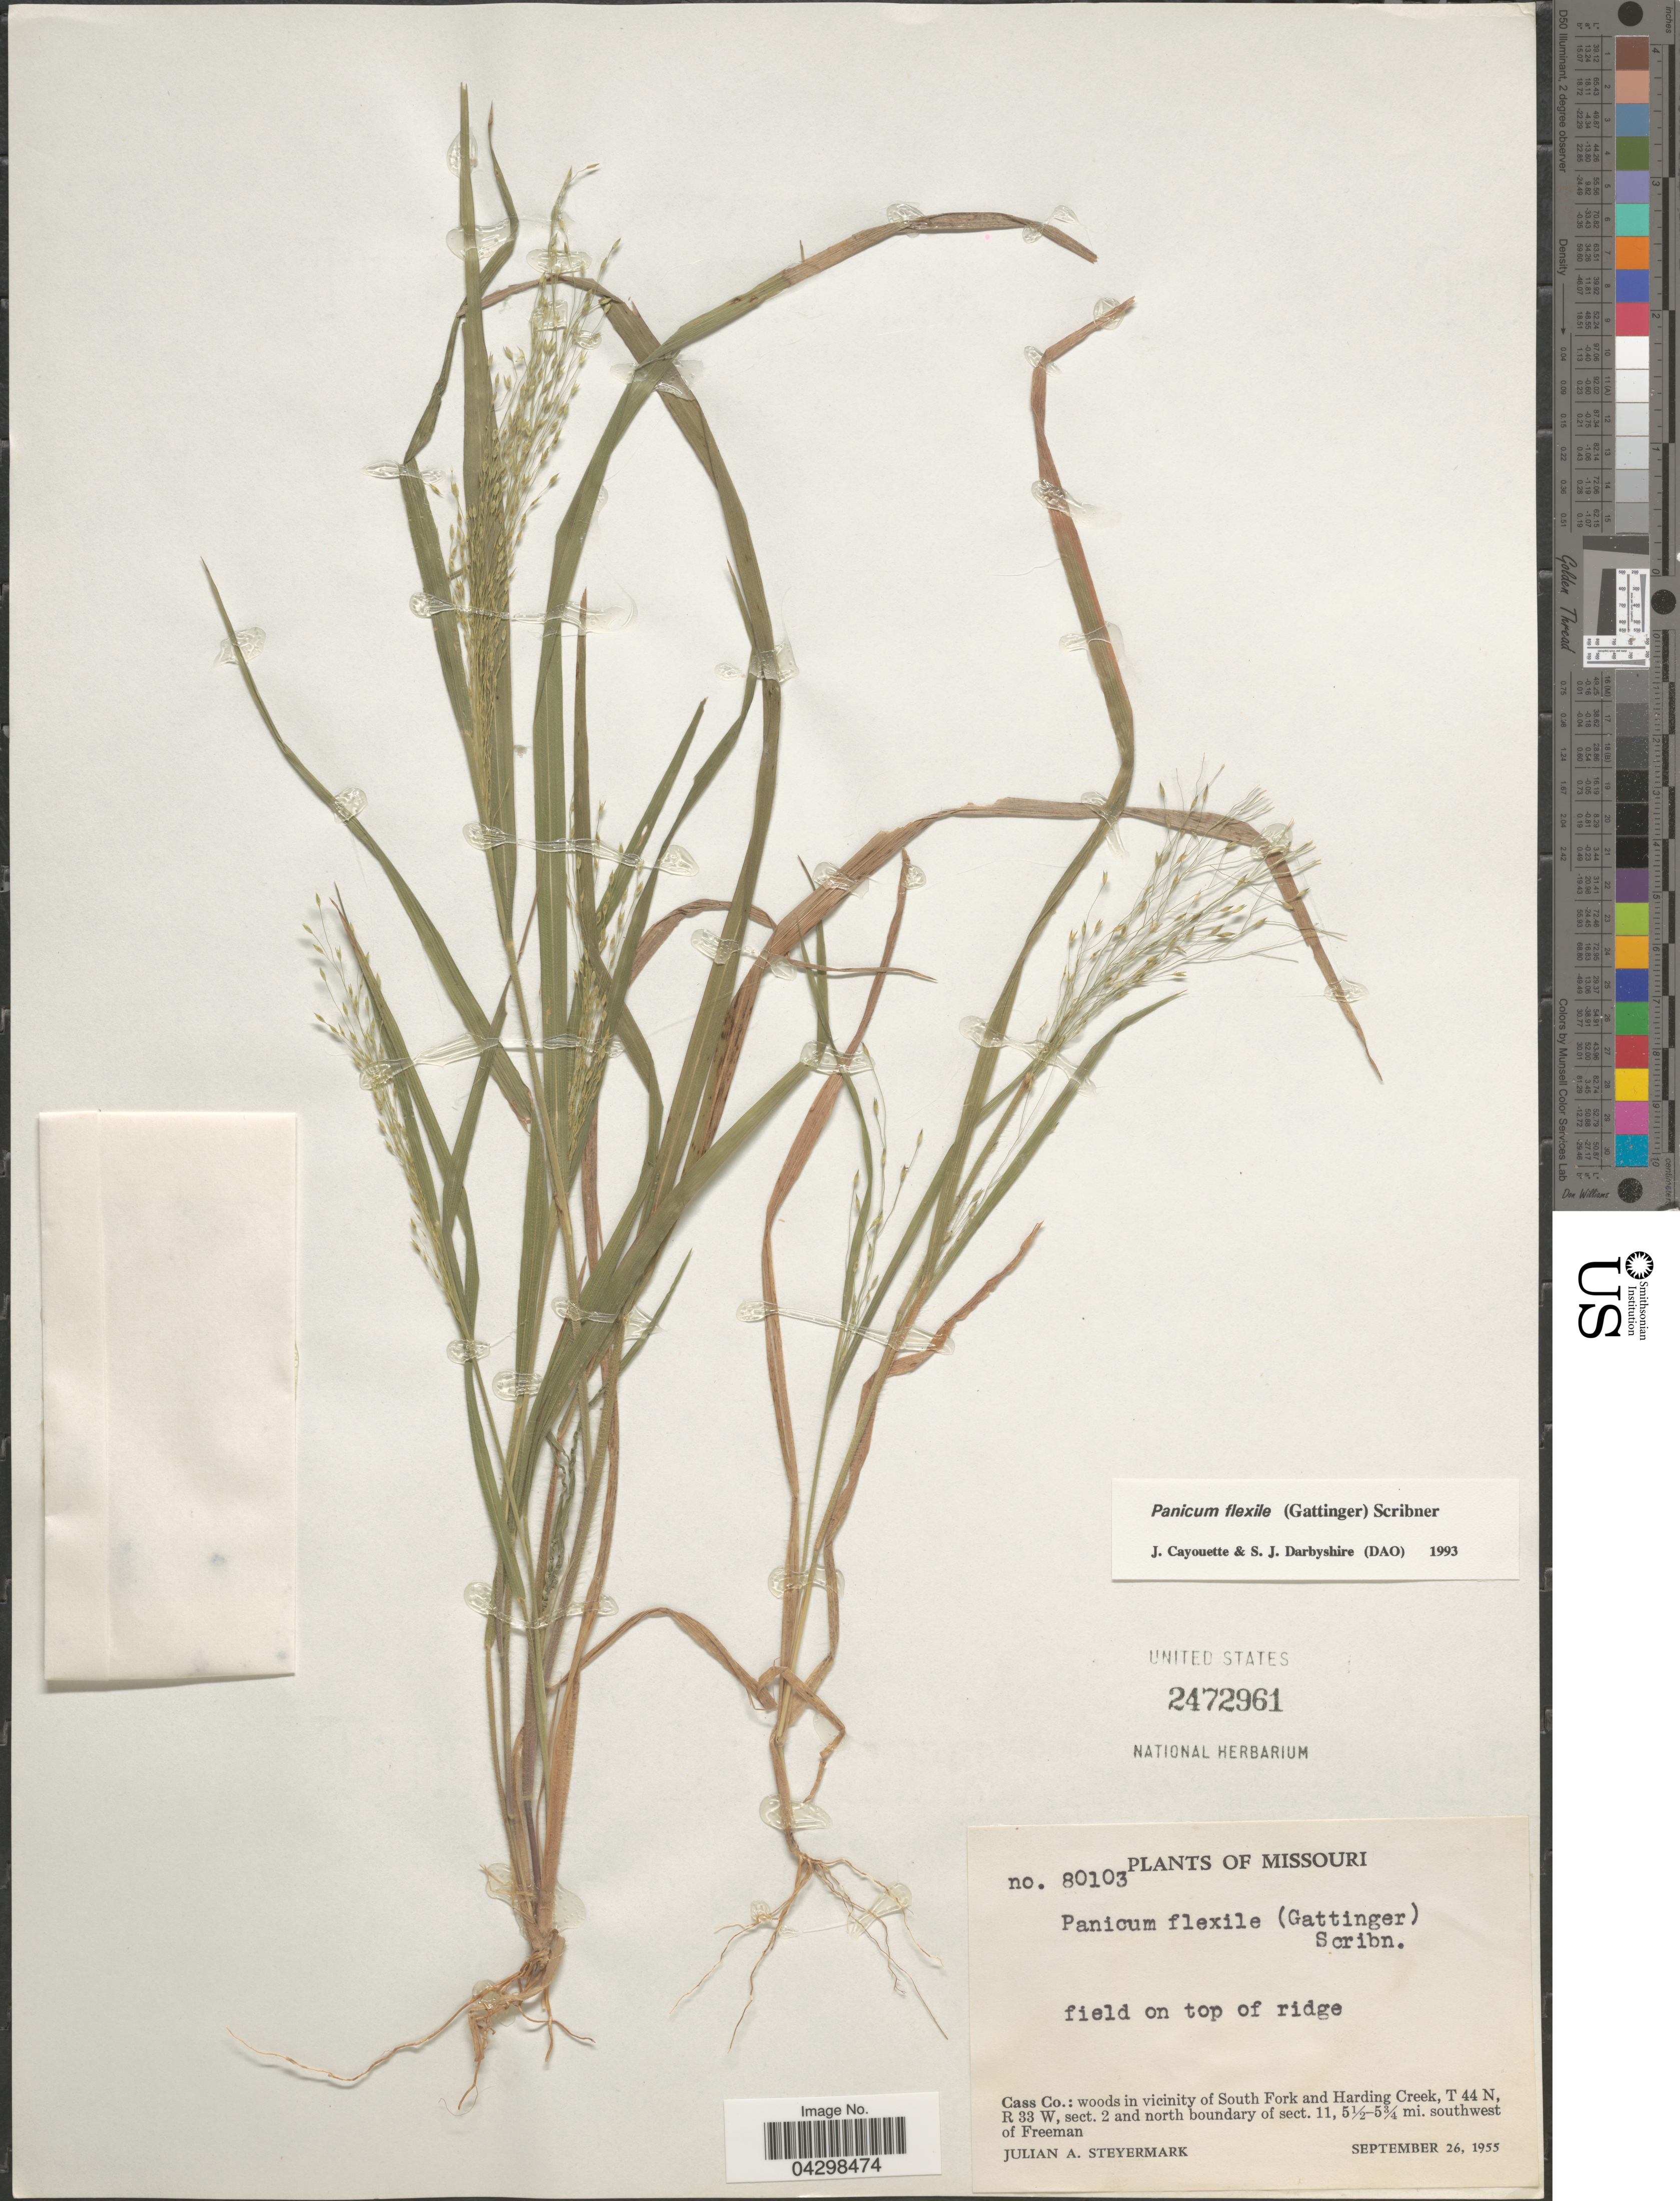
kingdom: Plantae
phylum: Tracheophyta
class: Liliopsida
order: Poales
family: Poaceae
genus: Panicum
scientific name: Panicum flexile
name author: (Gatt.) Scribn.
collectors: J. Steyermark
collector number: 80103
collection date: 1955-09-26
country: United States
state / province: Missouri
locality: Cass Co.: woods in vicinity of South Fork and Harding Creek, T 44 N, R 33 W, sect. 2 and north boundary of sect. 11, 5 1/2 - 5 3/4 mi. southwest of Freeman.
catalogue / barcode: US 2472961